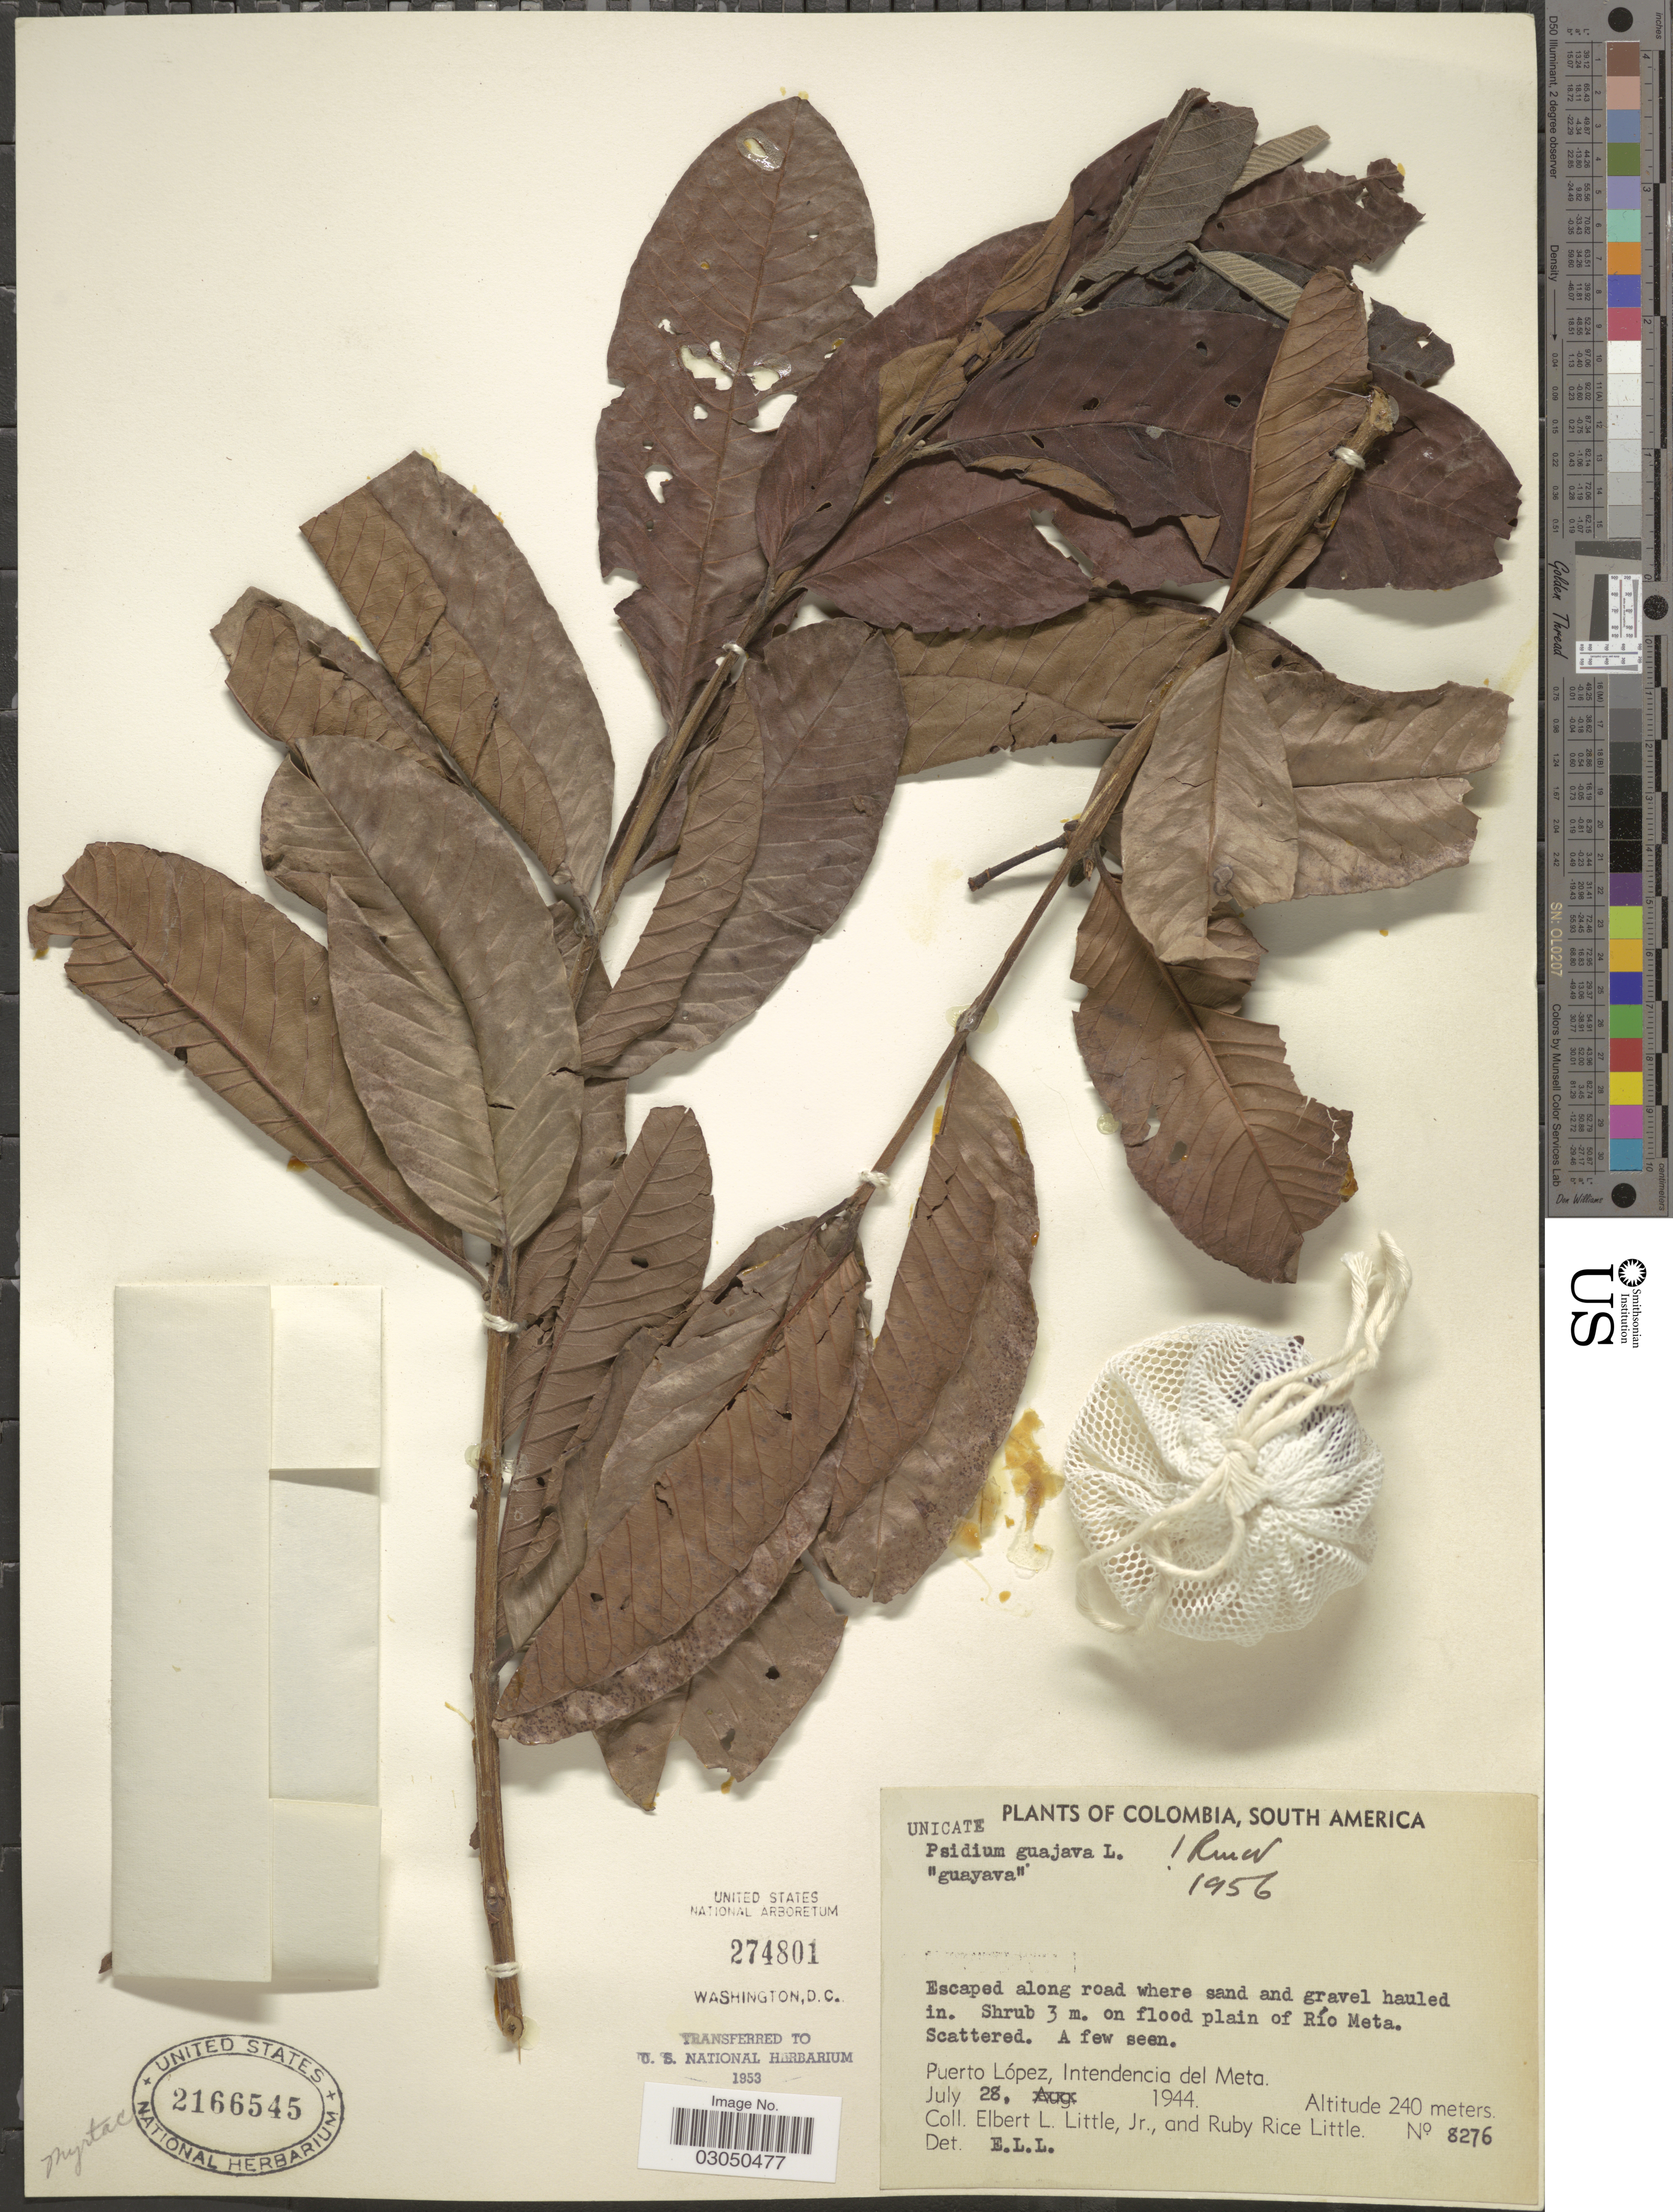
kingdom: Plantae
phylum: Tracheophyta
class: Magnoliopsida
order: Myrtales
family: Myrtaceae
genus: Psidium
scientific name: Psidium guajava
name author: L.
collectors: E. L. Little & R. R. Little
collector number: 8276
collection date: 1944-07-28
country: Colombia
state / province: Meta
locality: On flood plain of Río Meta. Puerto López, Intendencia del Meta.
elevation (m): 240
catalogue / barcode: US 274801